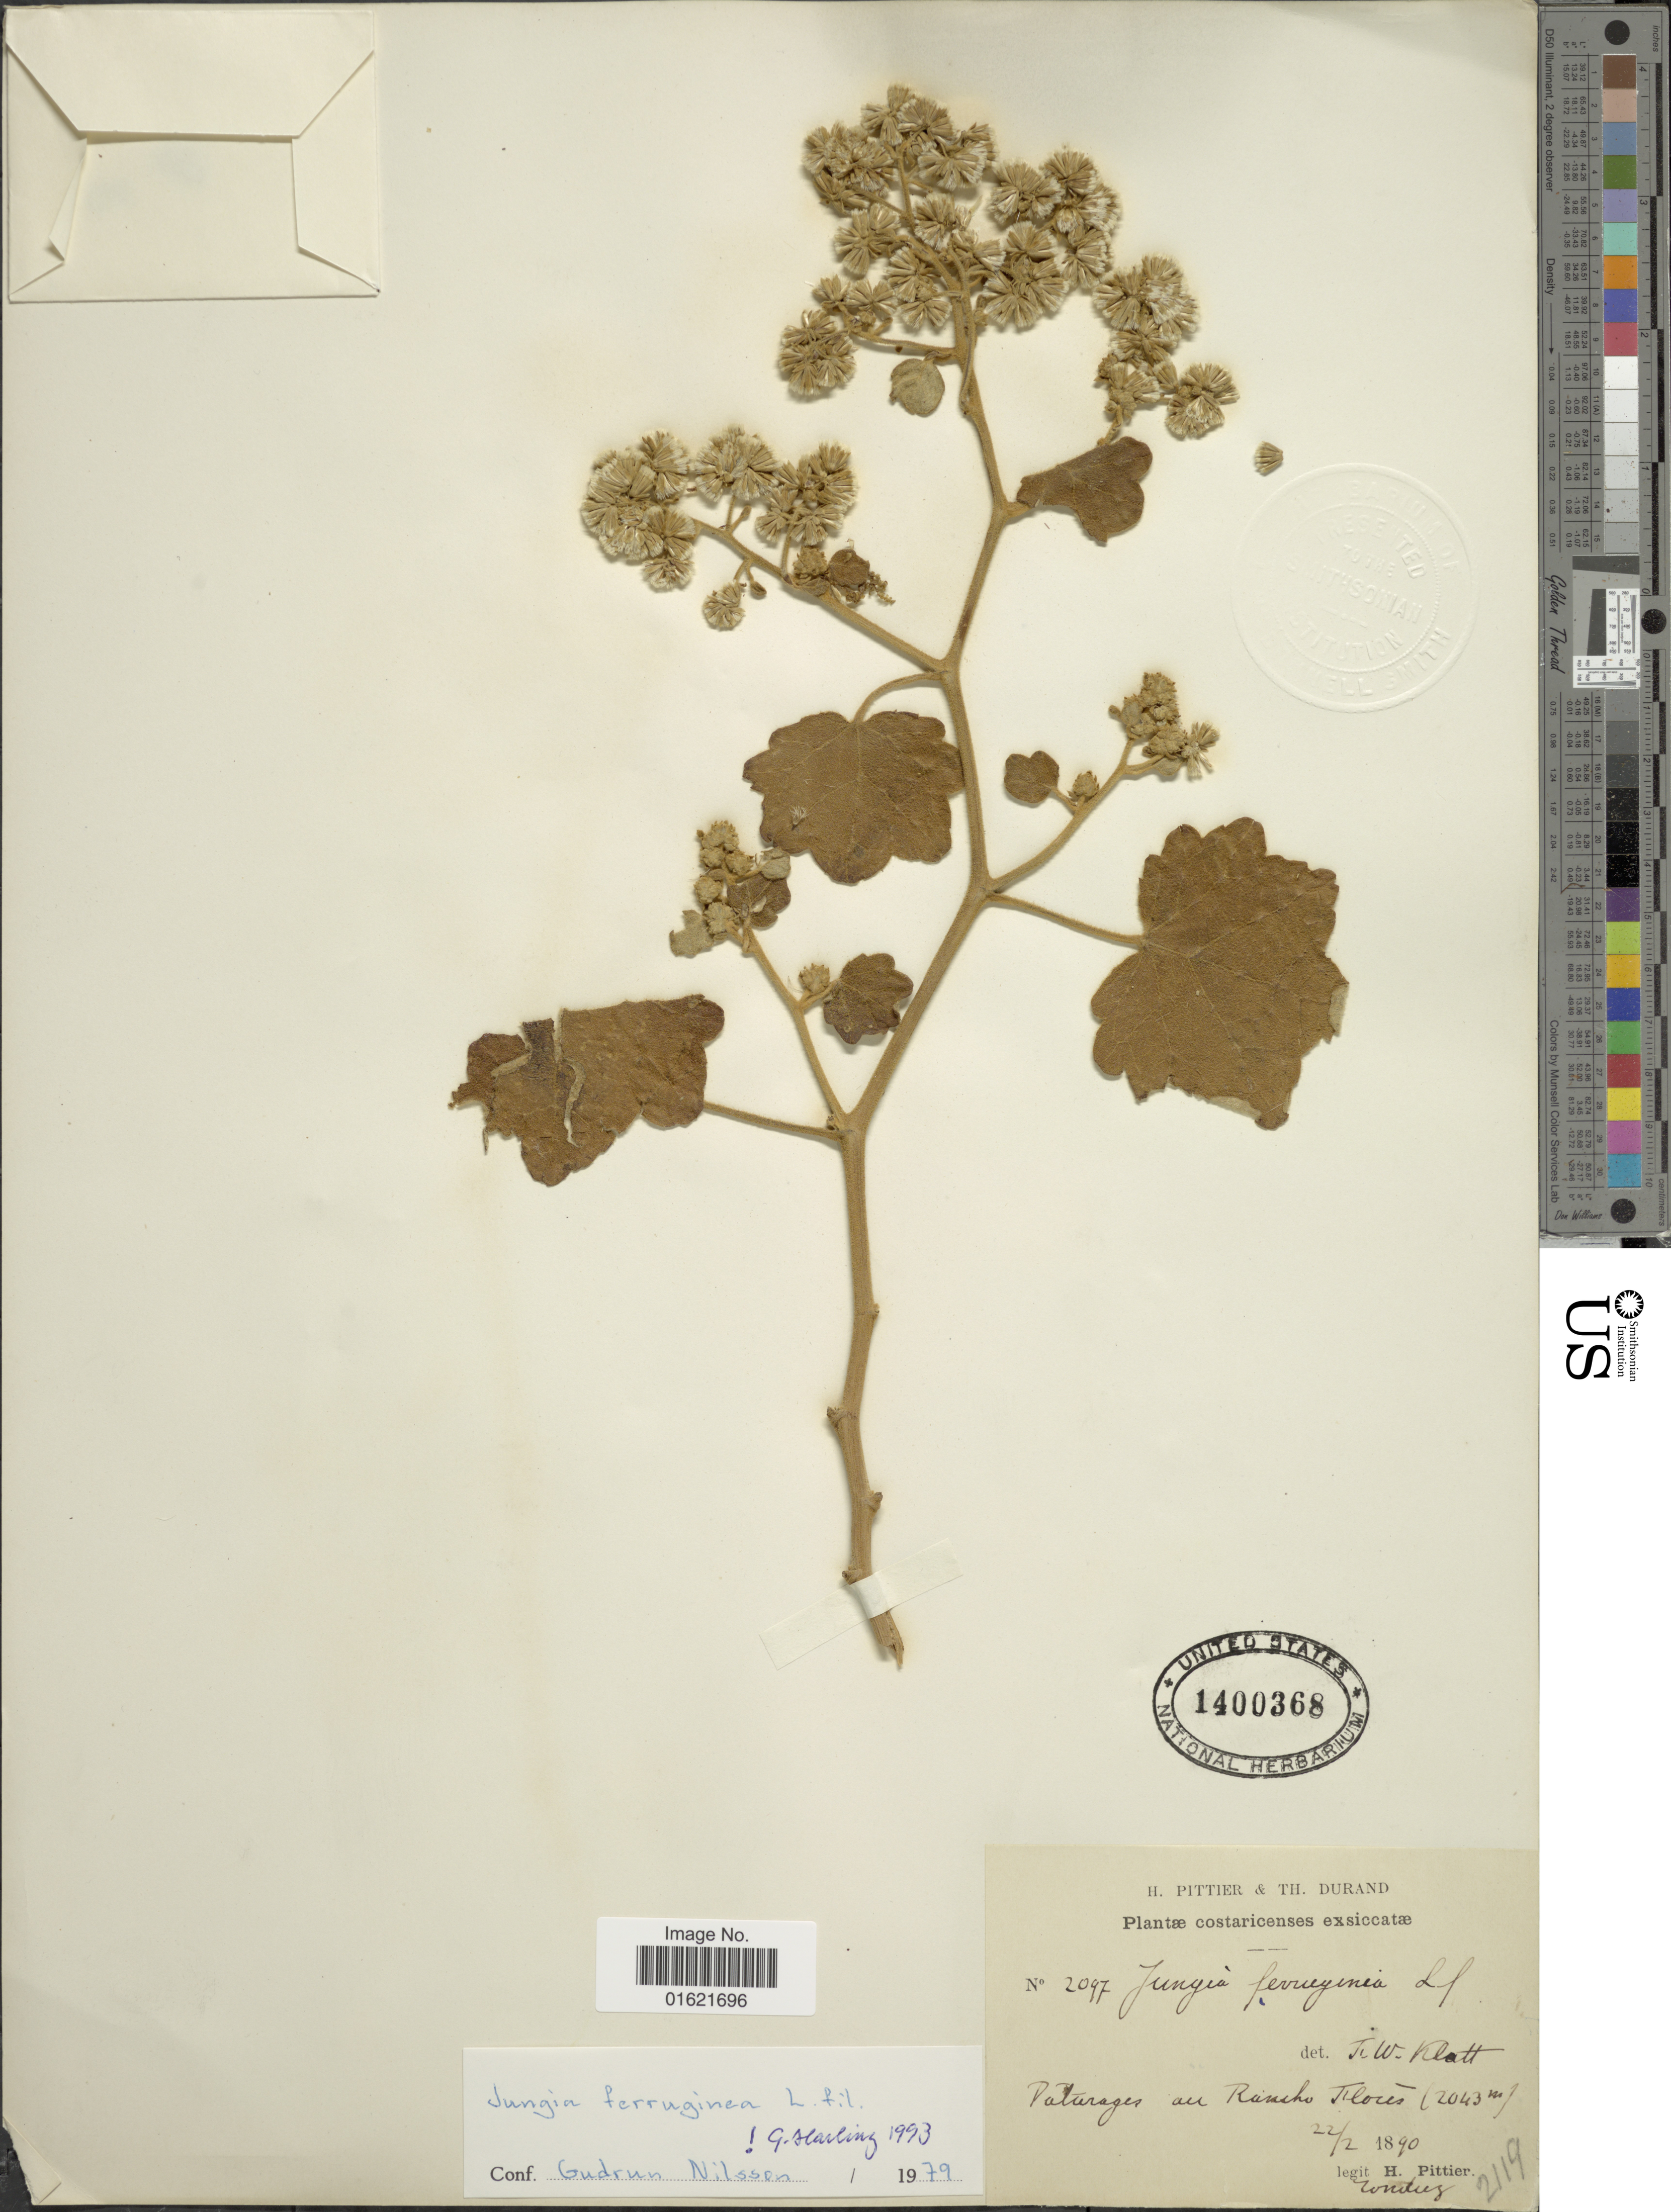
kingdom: Plantae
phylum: Tracheophyta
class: Magnoliopsida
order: Asterales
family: Asteraceae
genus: Jungia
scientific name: Jungia ferruginea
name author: L. f.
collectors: H. F. Pittier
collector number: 2097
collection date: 1890-02-22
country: Costa Rica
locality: Paturages au Rancho Flores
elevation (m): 2043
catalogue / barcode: US 1400368